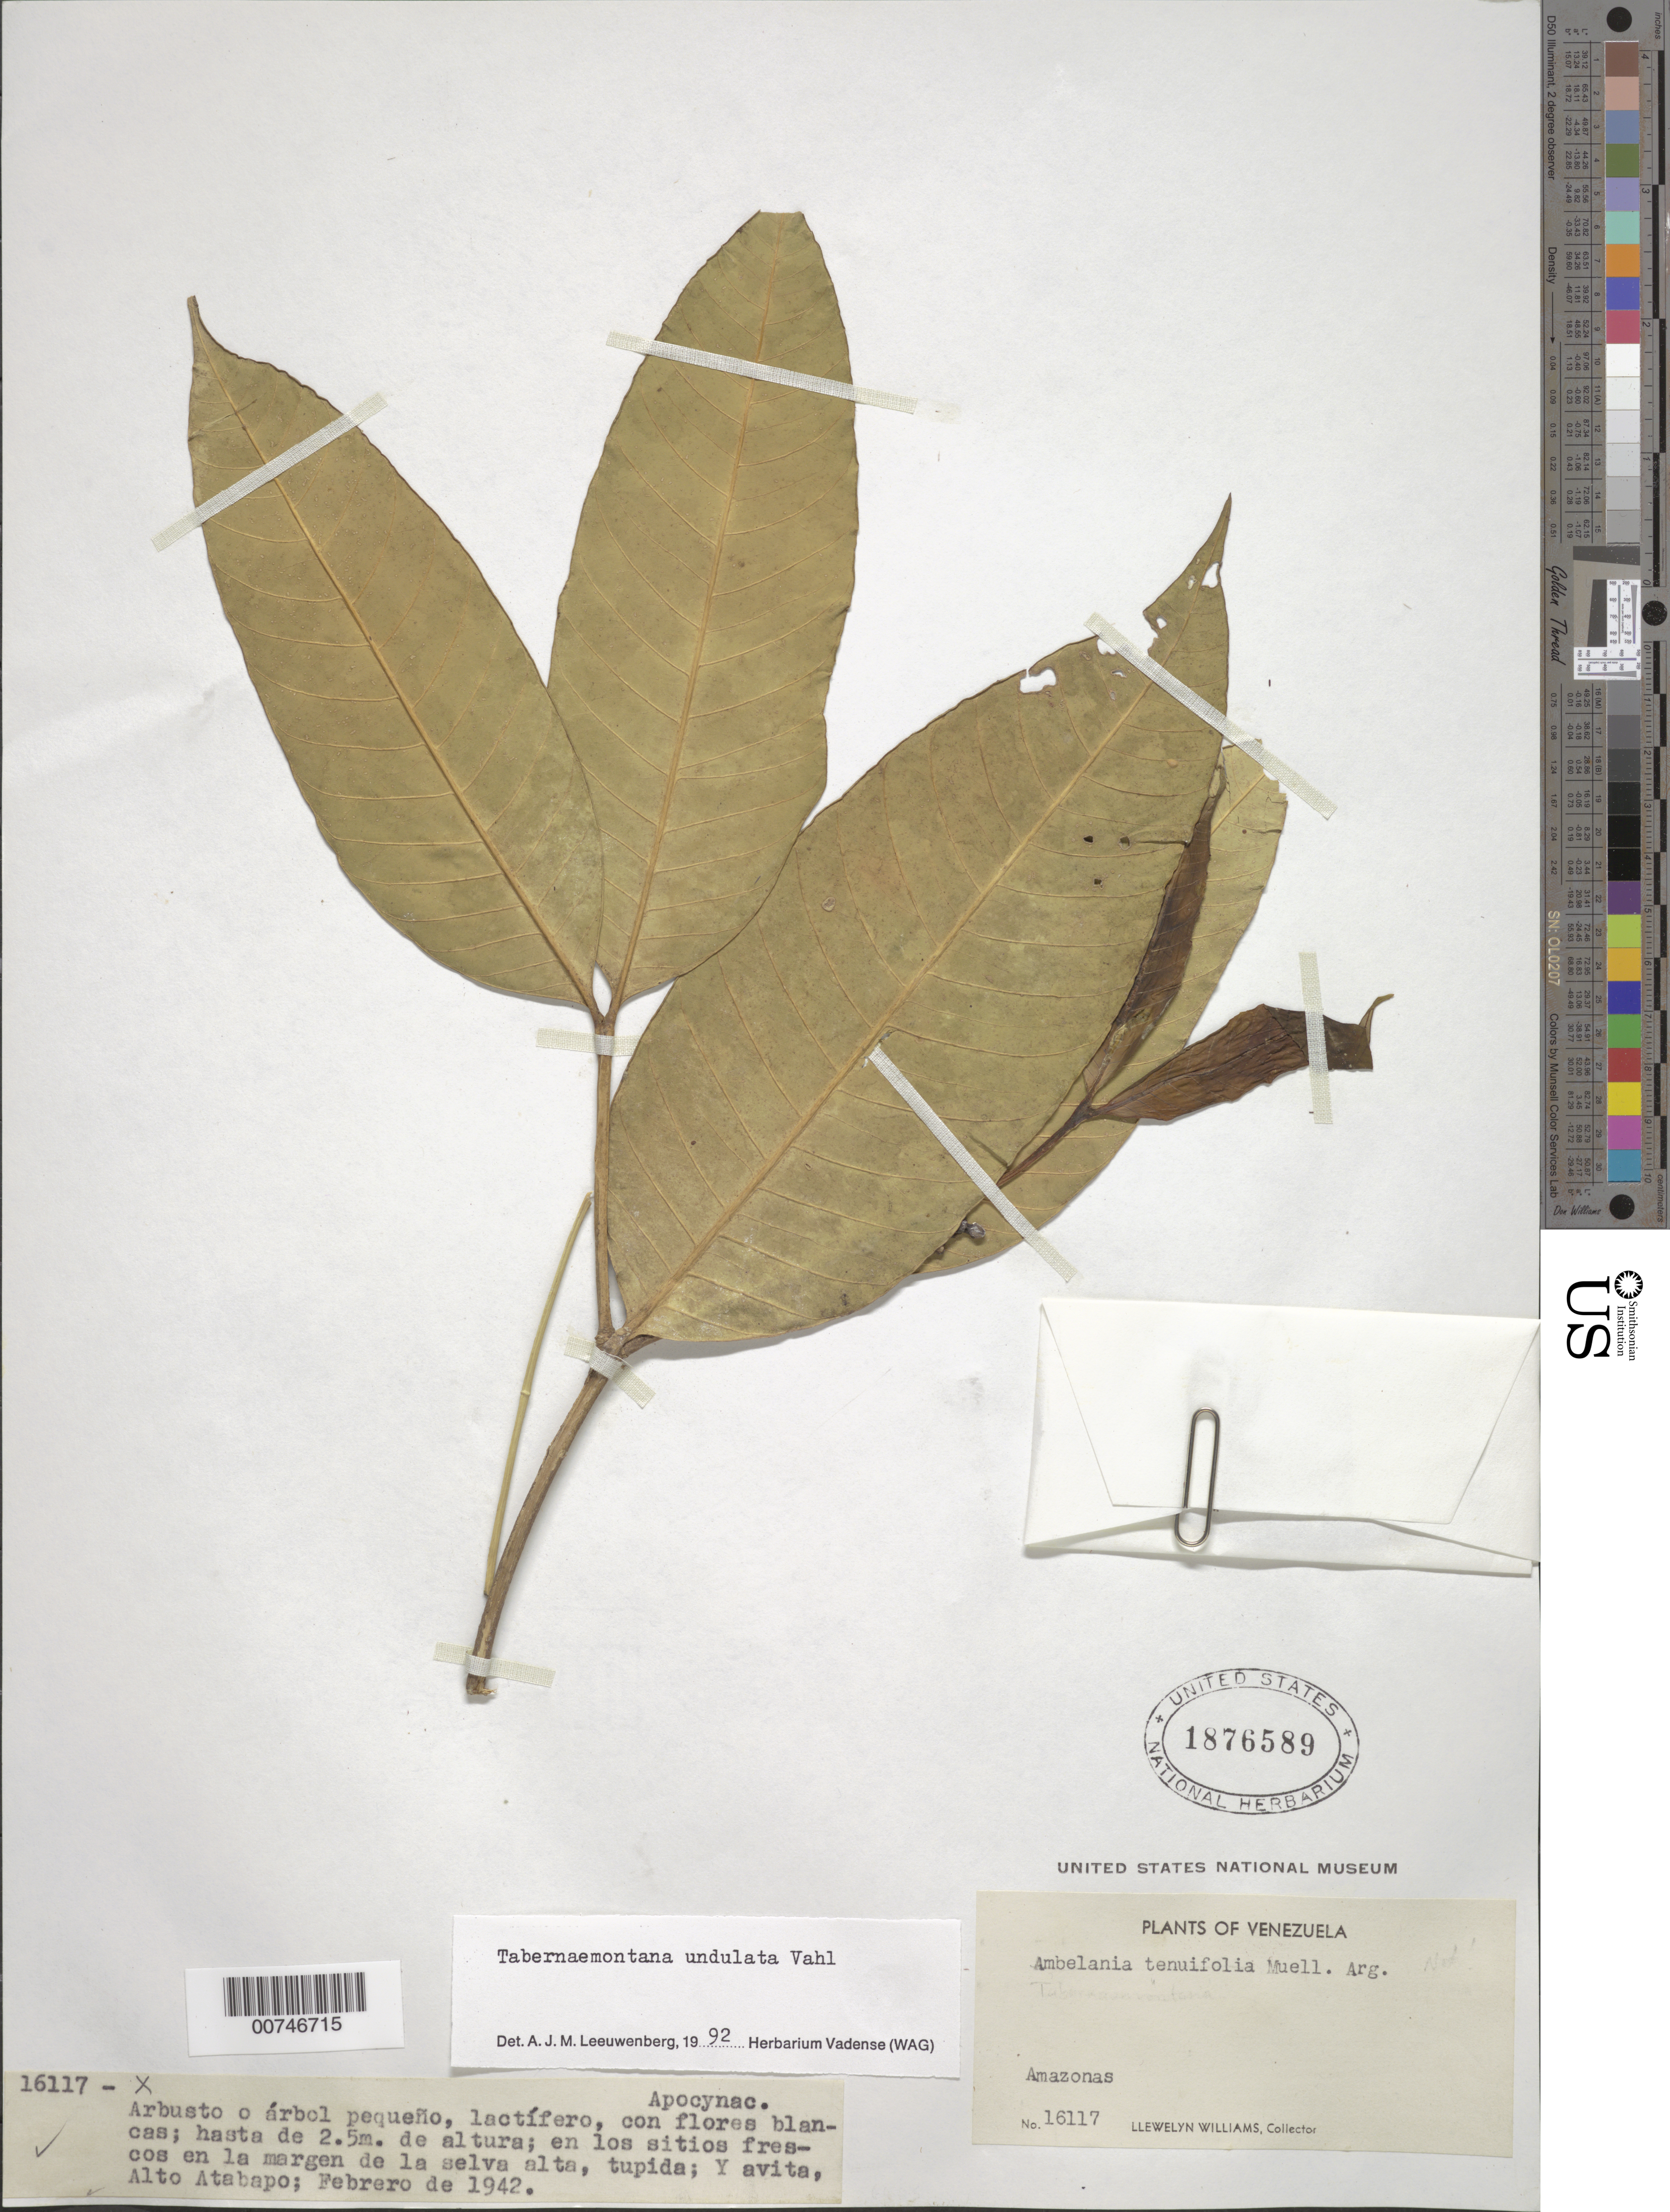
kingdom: Plantae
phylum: Tracheophyta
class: Magnoliopsida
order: Gentianales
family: Apocynaceae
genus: Tabernaemontana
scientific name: Tabernaemontana undulata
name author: Vahl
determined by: Leeuwenberg, A. J. M.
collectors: Ll. Williams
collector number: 16117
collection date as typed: Feb-42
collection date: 1942-02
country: Venezuela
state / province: Amazonas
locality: Alto Atabapo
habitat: Sitios frescos en la margen de la selva alta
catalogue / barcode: US 1876589